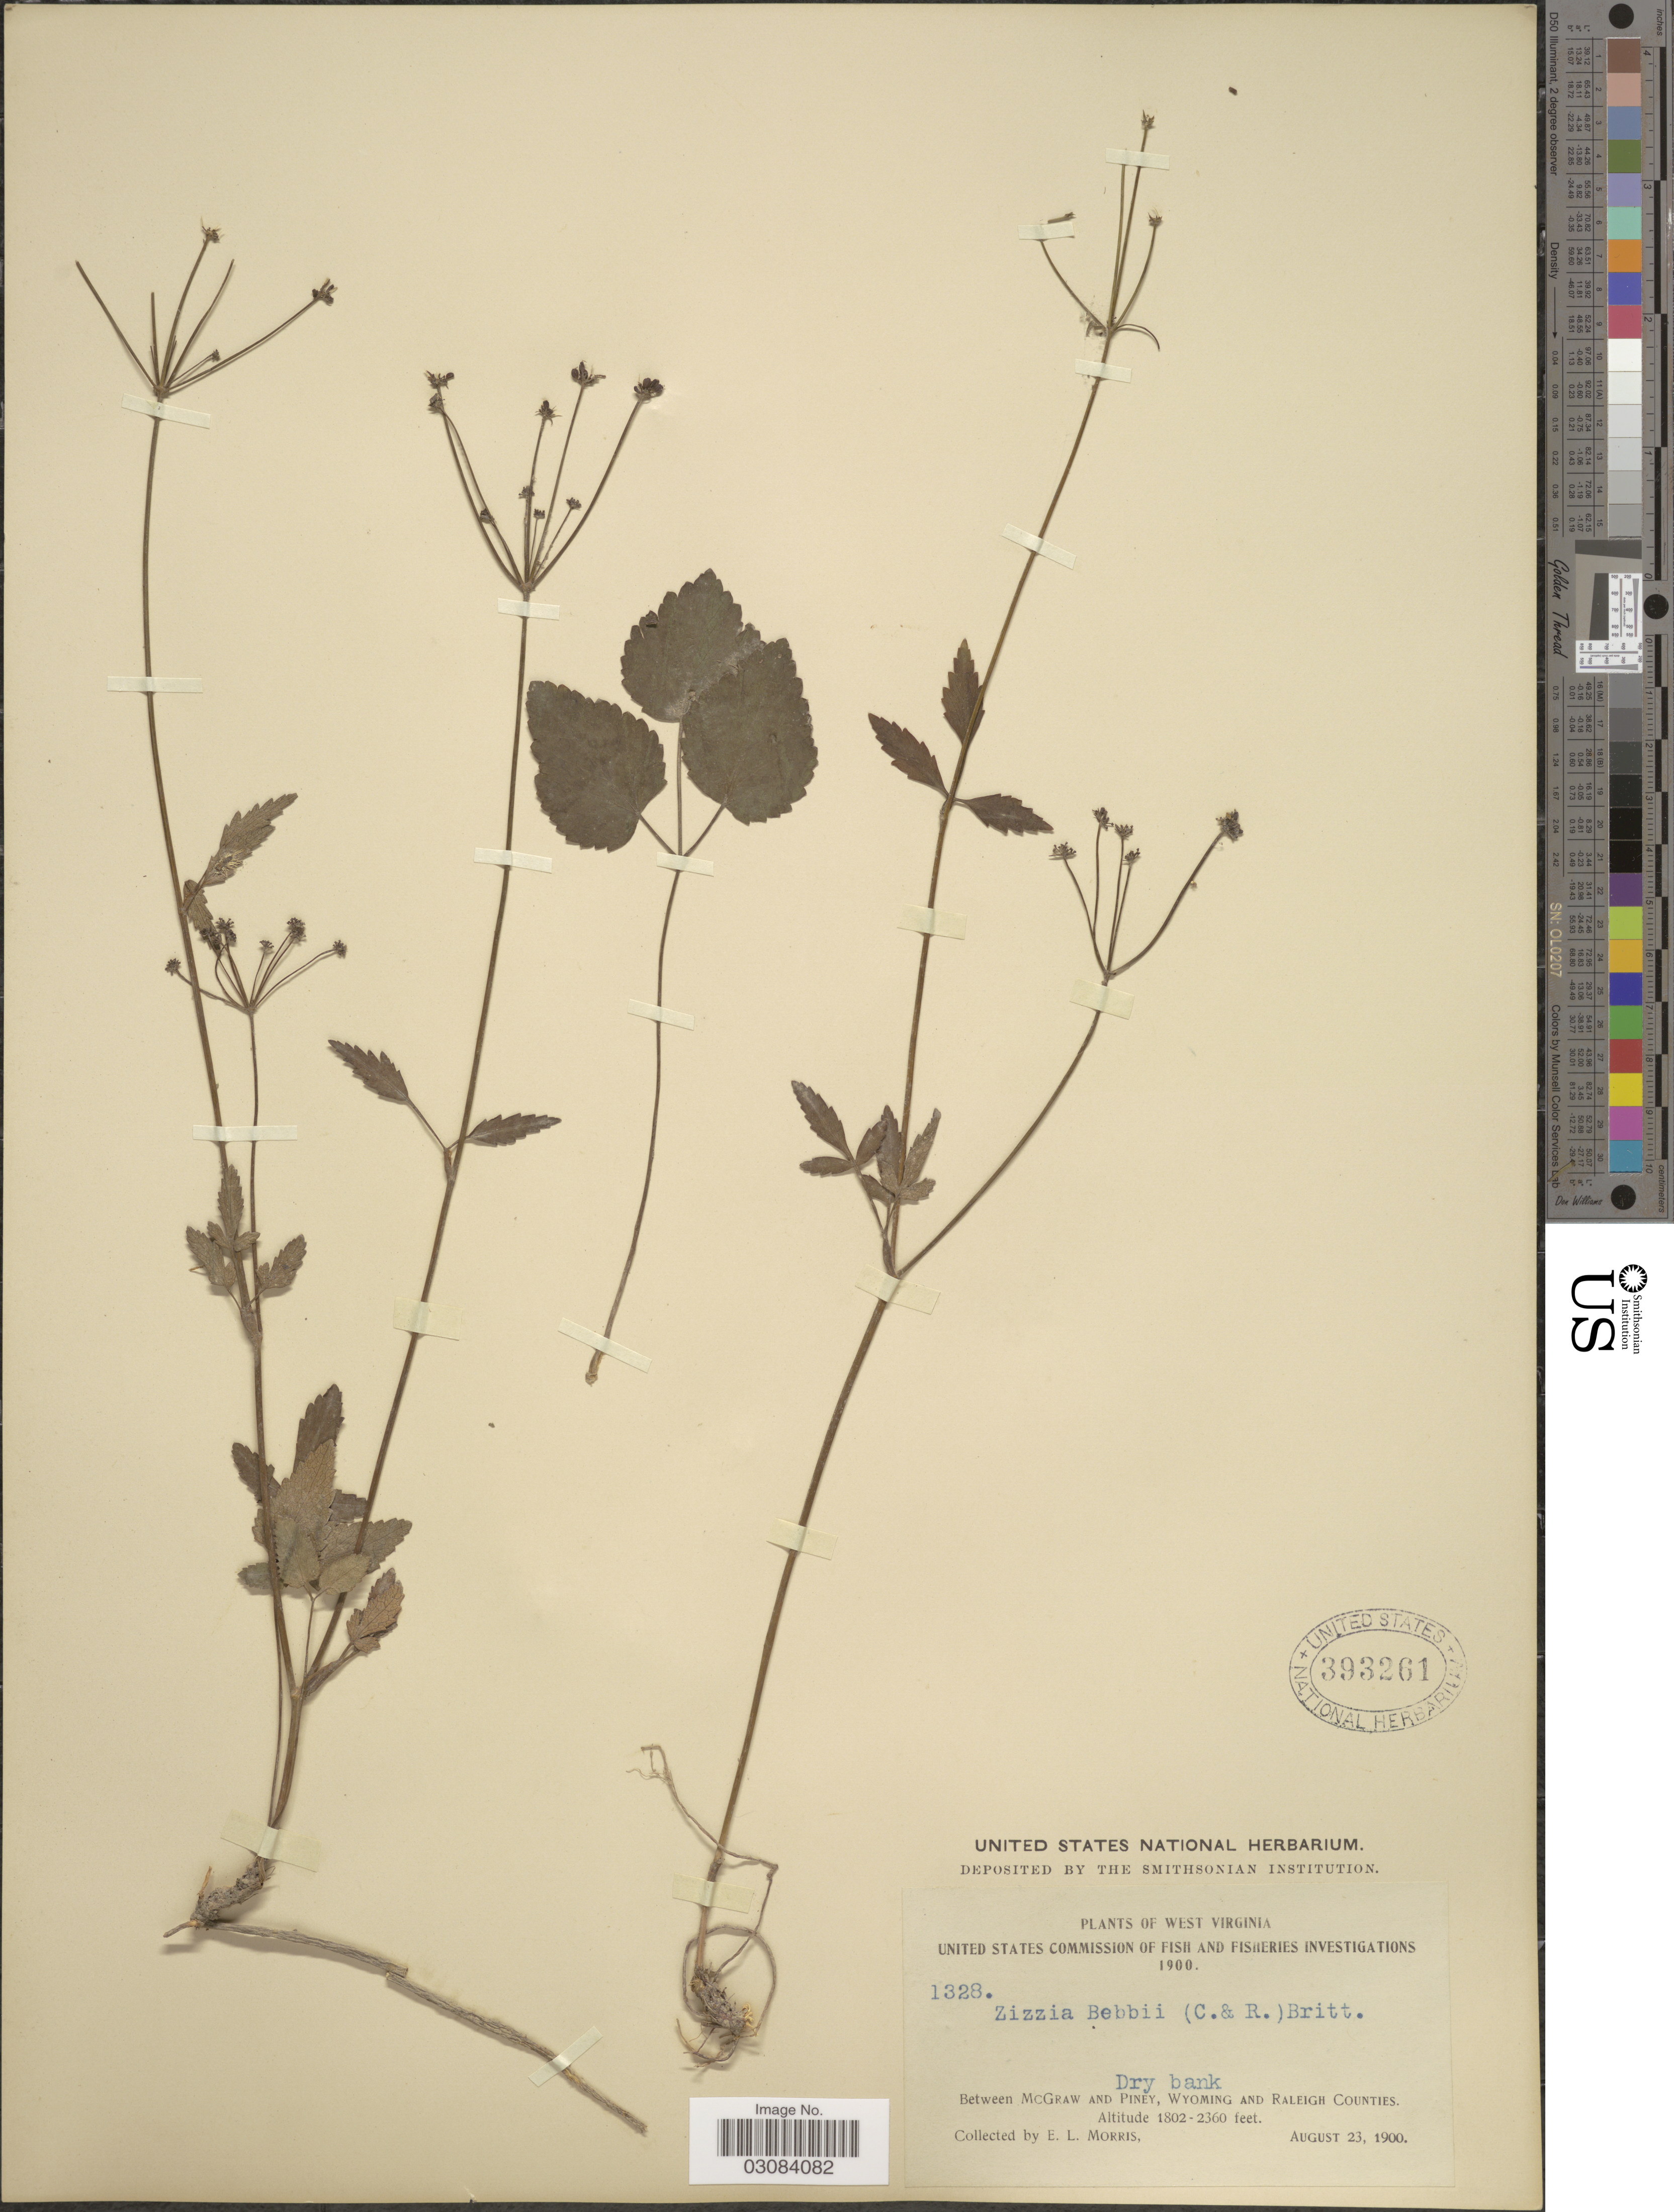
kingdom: Plantae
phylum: Tracheophyta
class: Magnoliopsida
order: Apiales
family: Apiaceae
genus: Zizia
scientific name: Zizia bebbii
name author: (J.M. Coult. & Rose) Britton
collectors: E. Morris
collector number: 1328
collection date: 1900-08-23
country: United States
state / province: West Virginia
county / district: Raleigh / Wyoming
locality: Between Piney and McGraws.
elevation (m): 549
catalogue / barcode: US 393261